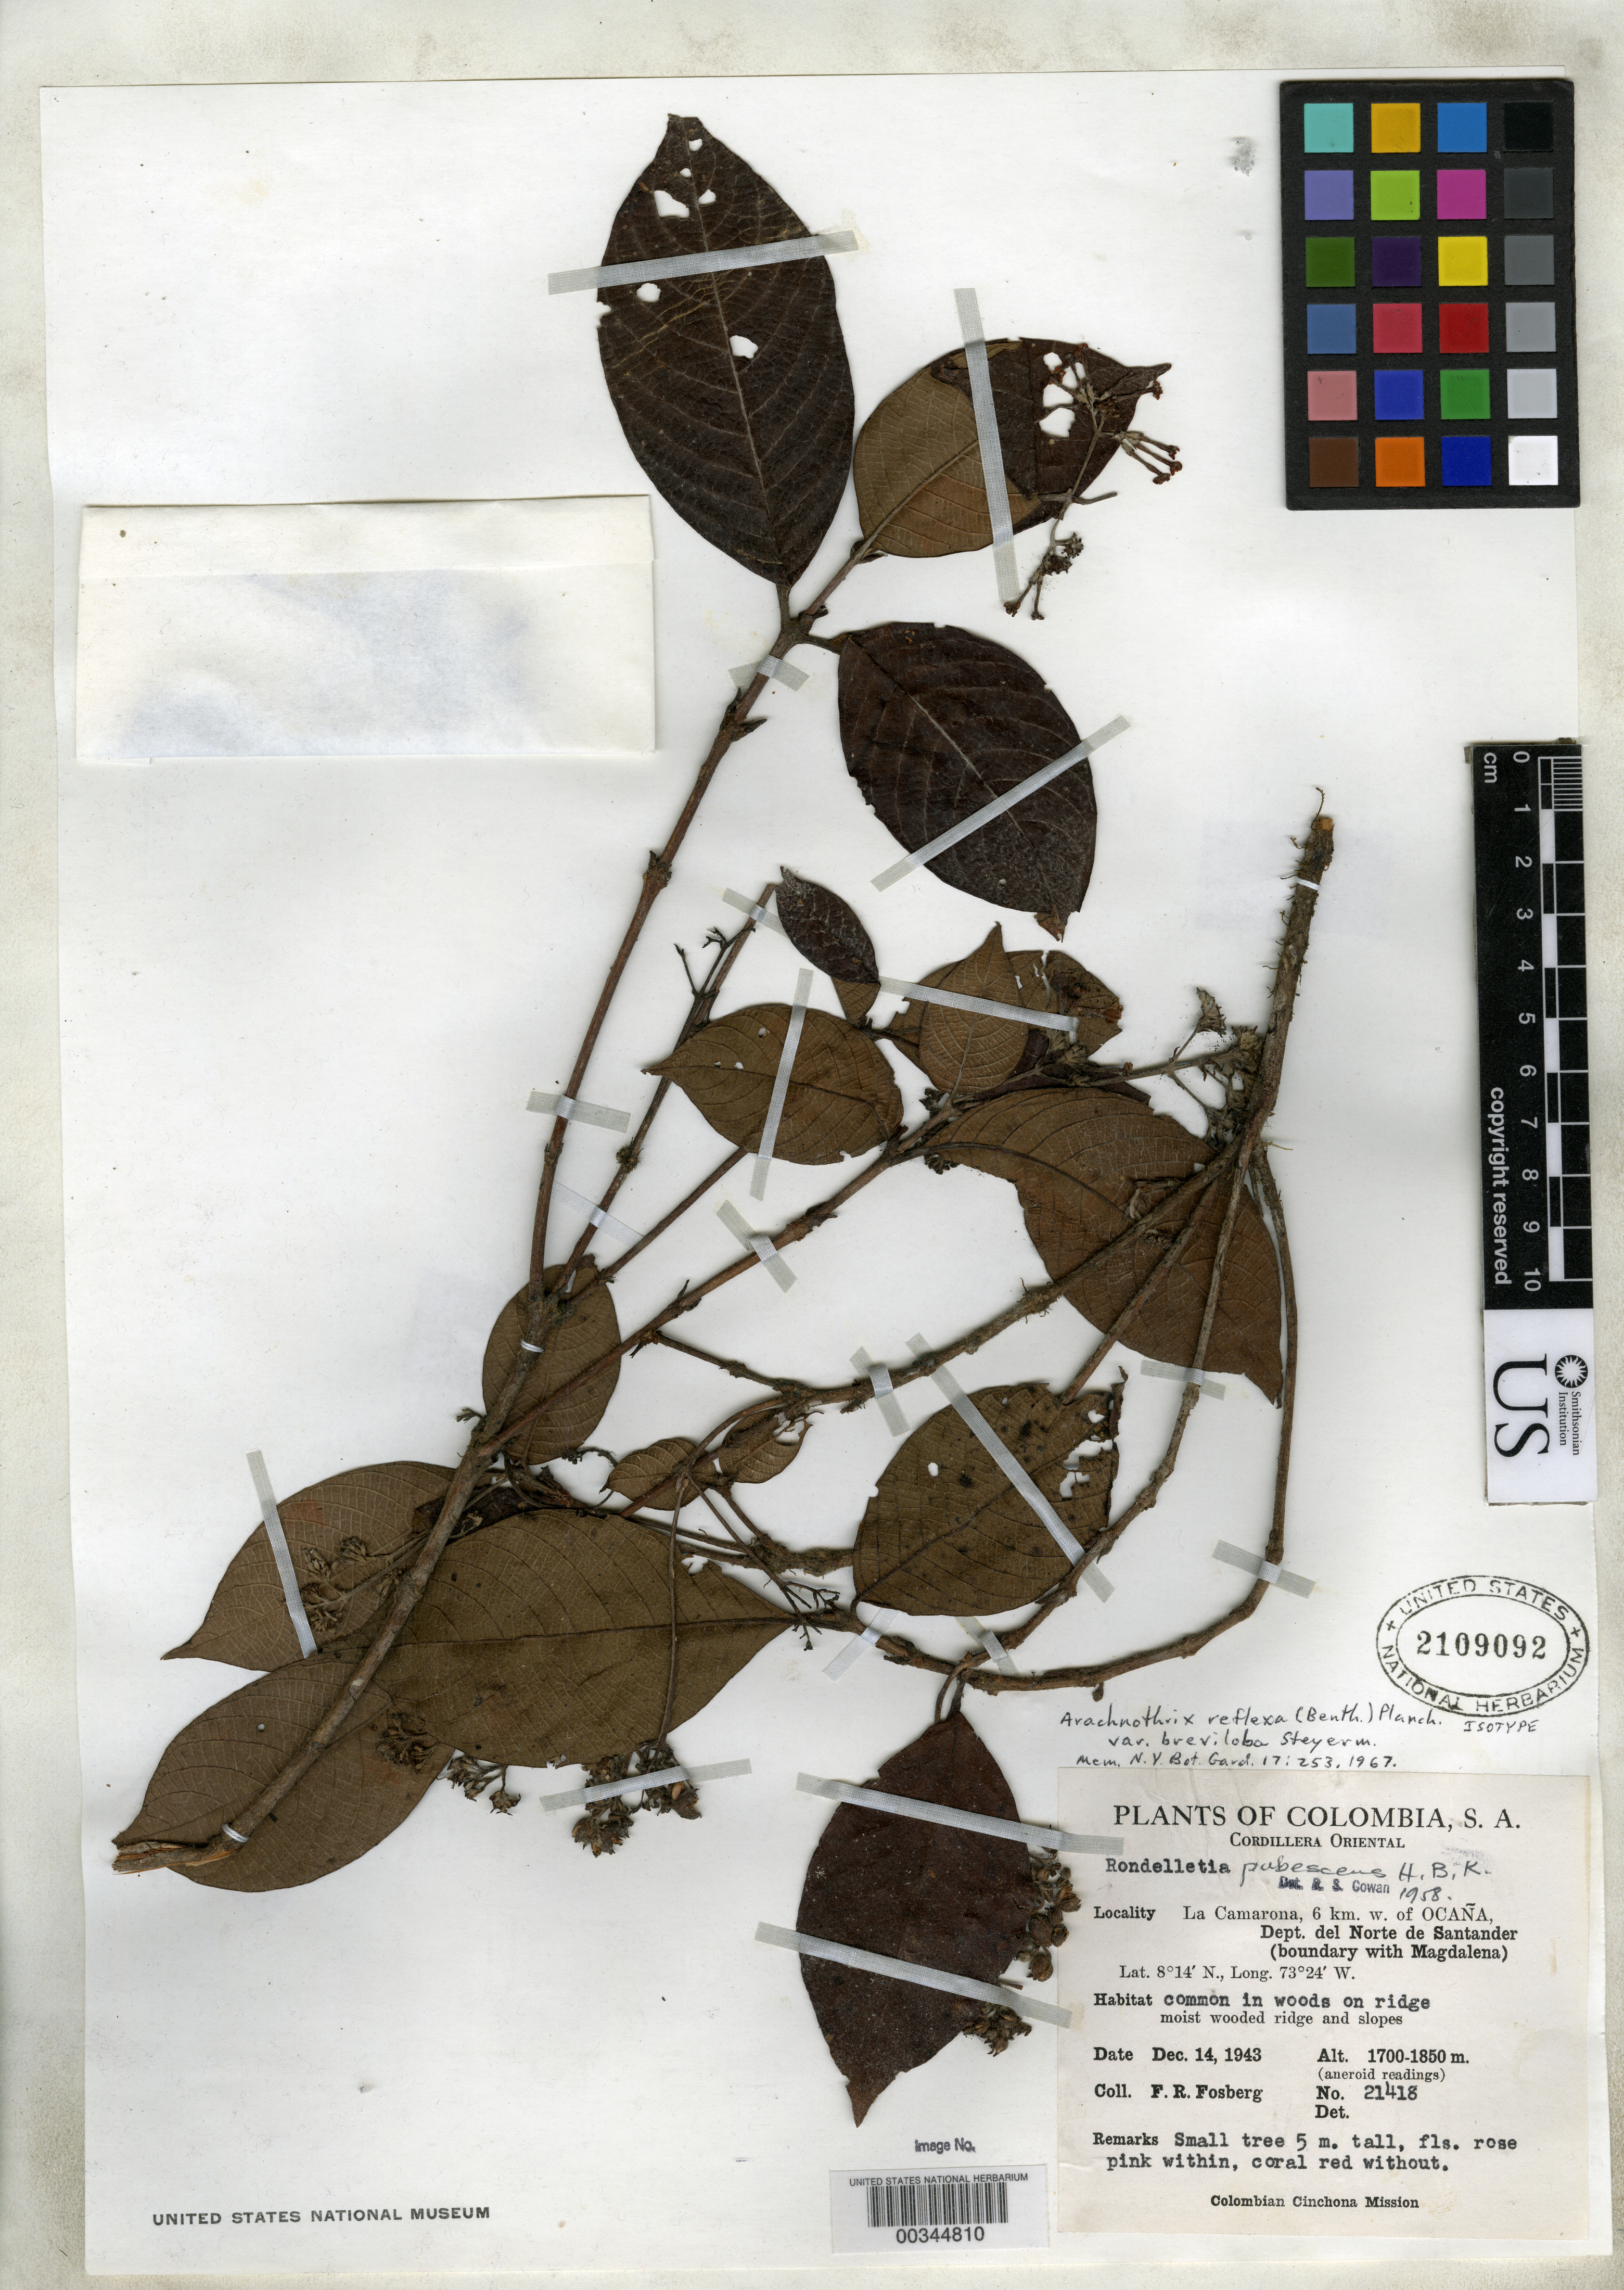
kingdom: Plantae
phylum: Tracheophyta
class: Magnoliopsida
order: Gentianales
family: Rubiaceae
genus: Arachnothryx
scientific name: Arachnothryx reflexa var. breviloba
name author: Steyerm.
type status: Isotype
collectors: F. R. Fosberg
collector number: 21418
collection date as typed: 14 Dec 1943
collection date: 1943-12-14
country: Colombia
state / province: Norte de Santander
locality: Boundary with Magdalena, La Camarona, 6 km W of Ocana.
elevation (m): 1700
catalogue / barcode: US 2109092